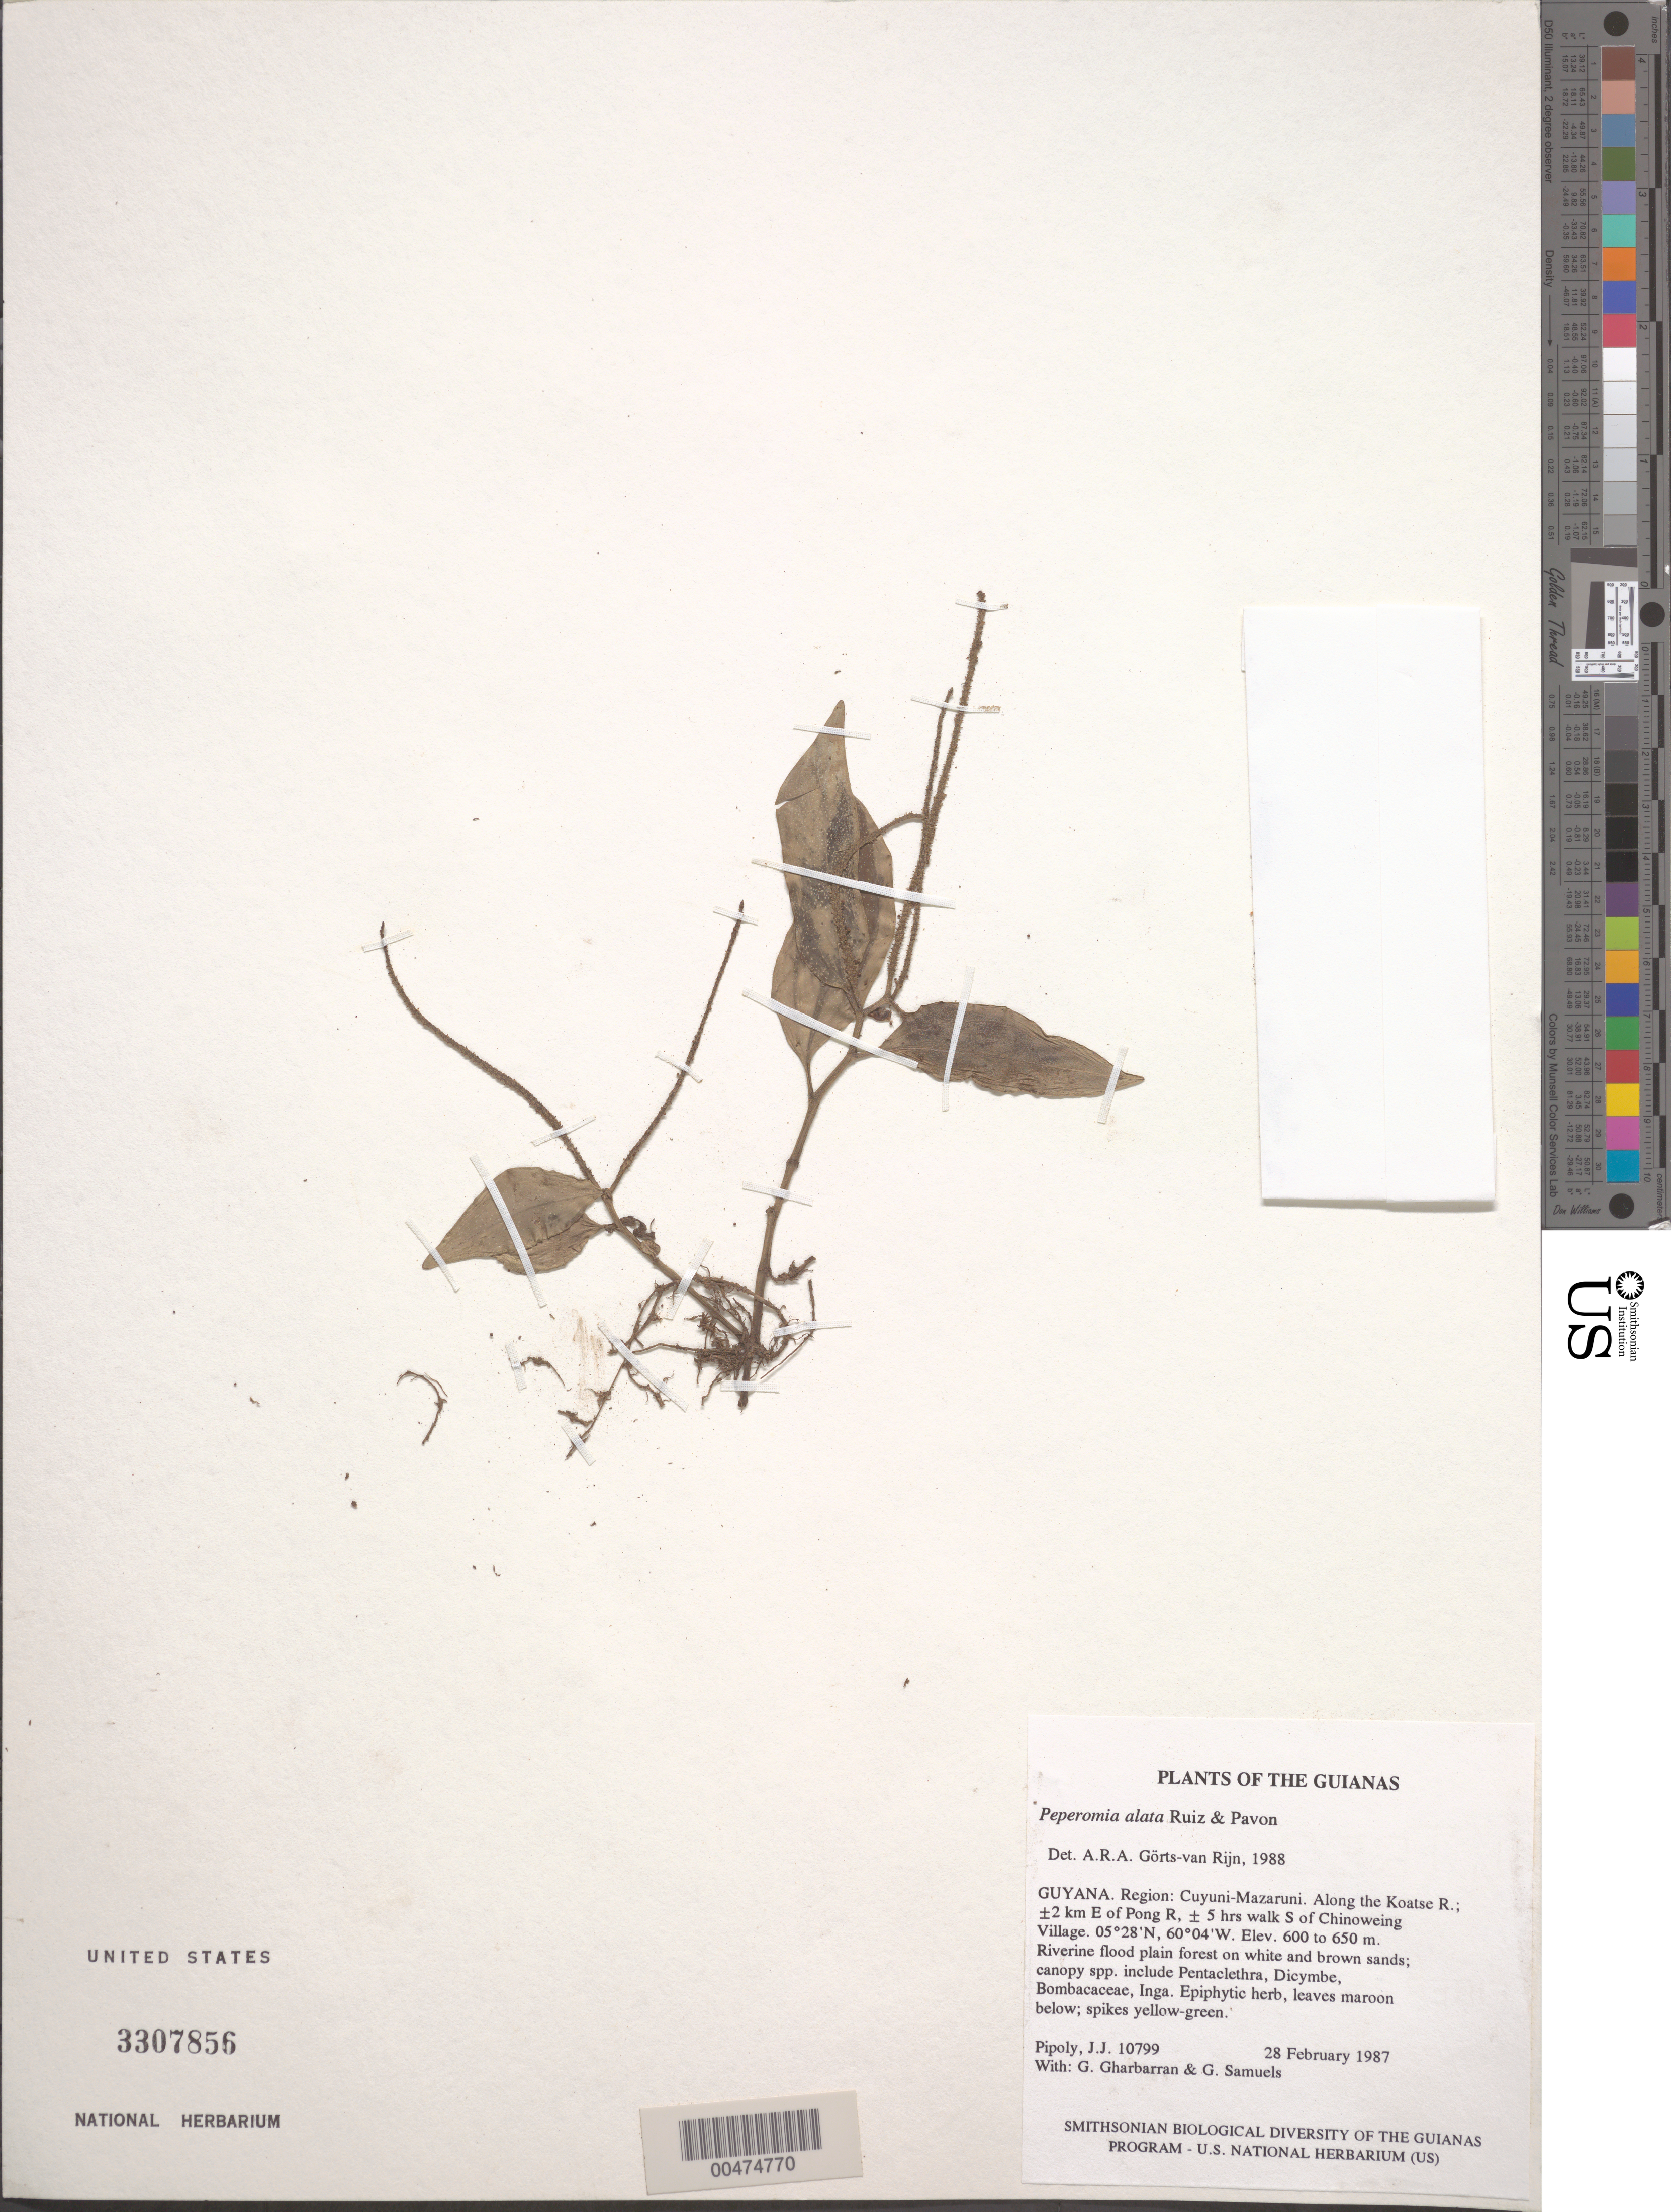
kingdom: Plantae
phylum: Tracheophyta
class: Magnoliopsida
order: Piperales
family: Piperaceae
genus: Peperomia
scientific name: Peperomia alata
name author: Ruiz & Pav.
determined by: Görts-van Rijn, A. R. A.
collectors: J. J. Pipoly, G. Gharbarran & G. Samuels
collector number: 10799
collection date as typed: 28 February 1987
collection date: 1987-02-28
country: Guyana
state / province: Cuyuni-Mazaruni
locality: Along the Koatse R.; ±2 km E of Pong R, ± 5 hrs walk S of Chinoweing Village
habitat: Riverine flood plain forest on white and brown sands; canopy spp. include Pentaclethra, Dicymbe, Bombacaceae, Inga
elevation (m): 600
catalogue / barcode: US 3307856